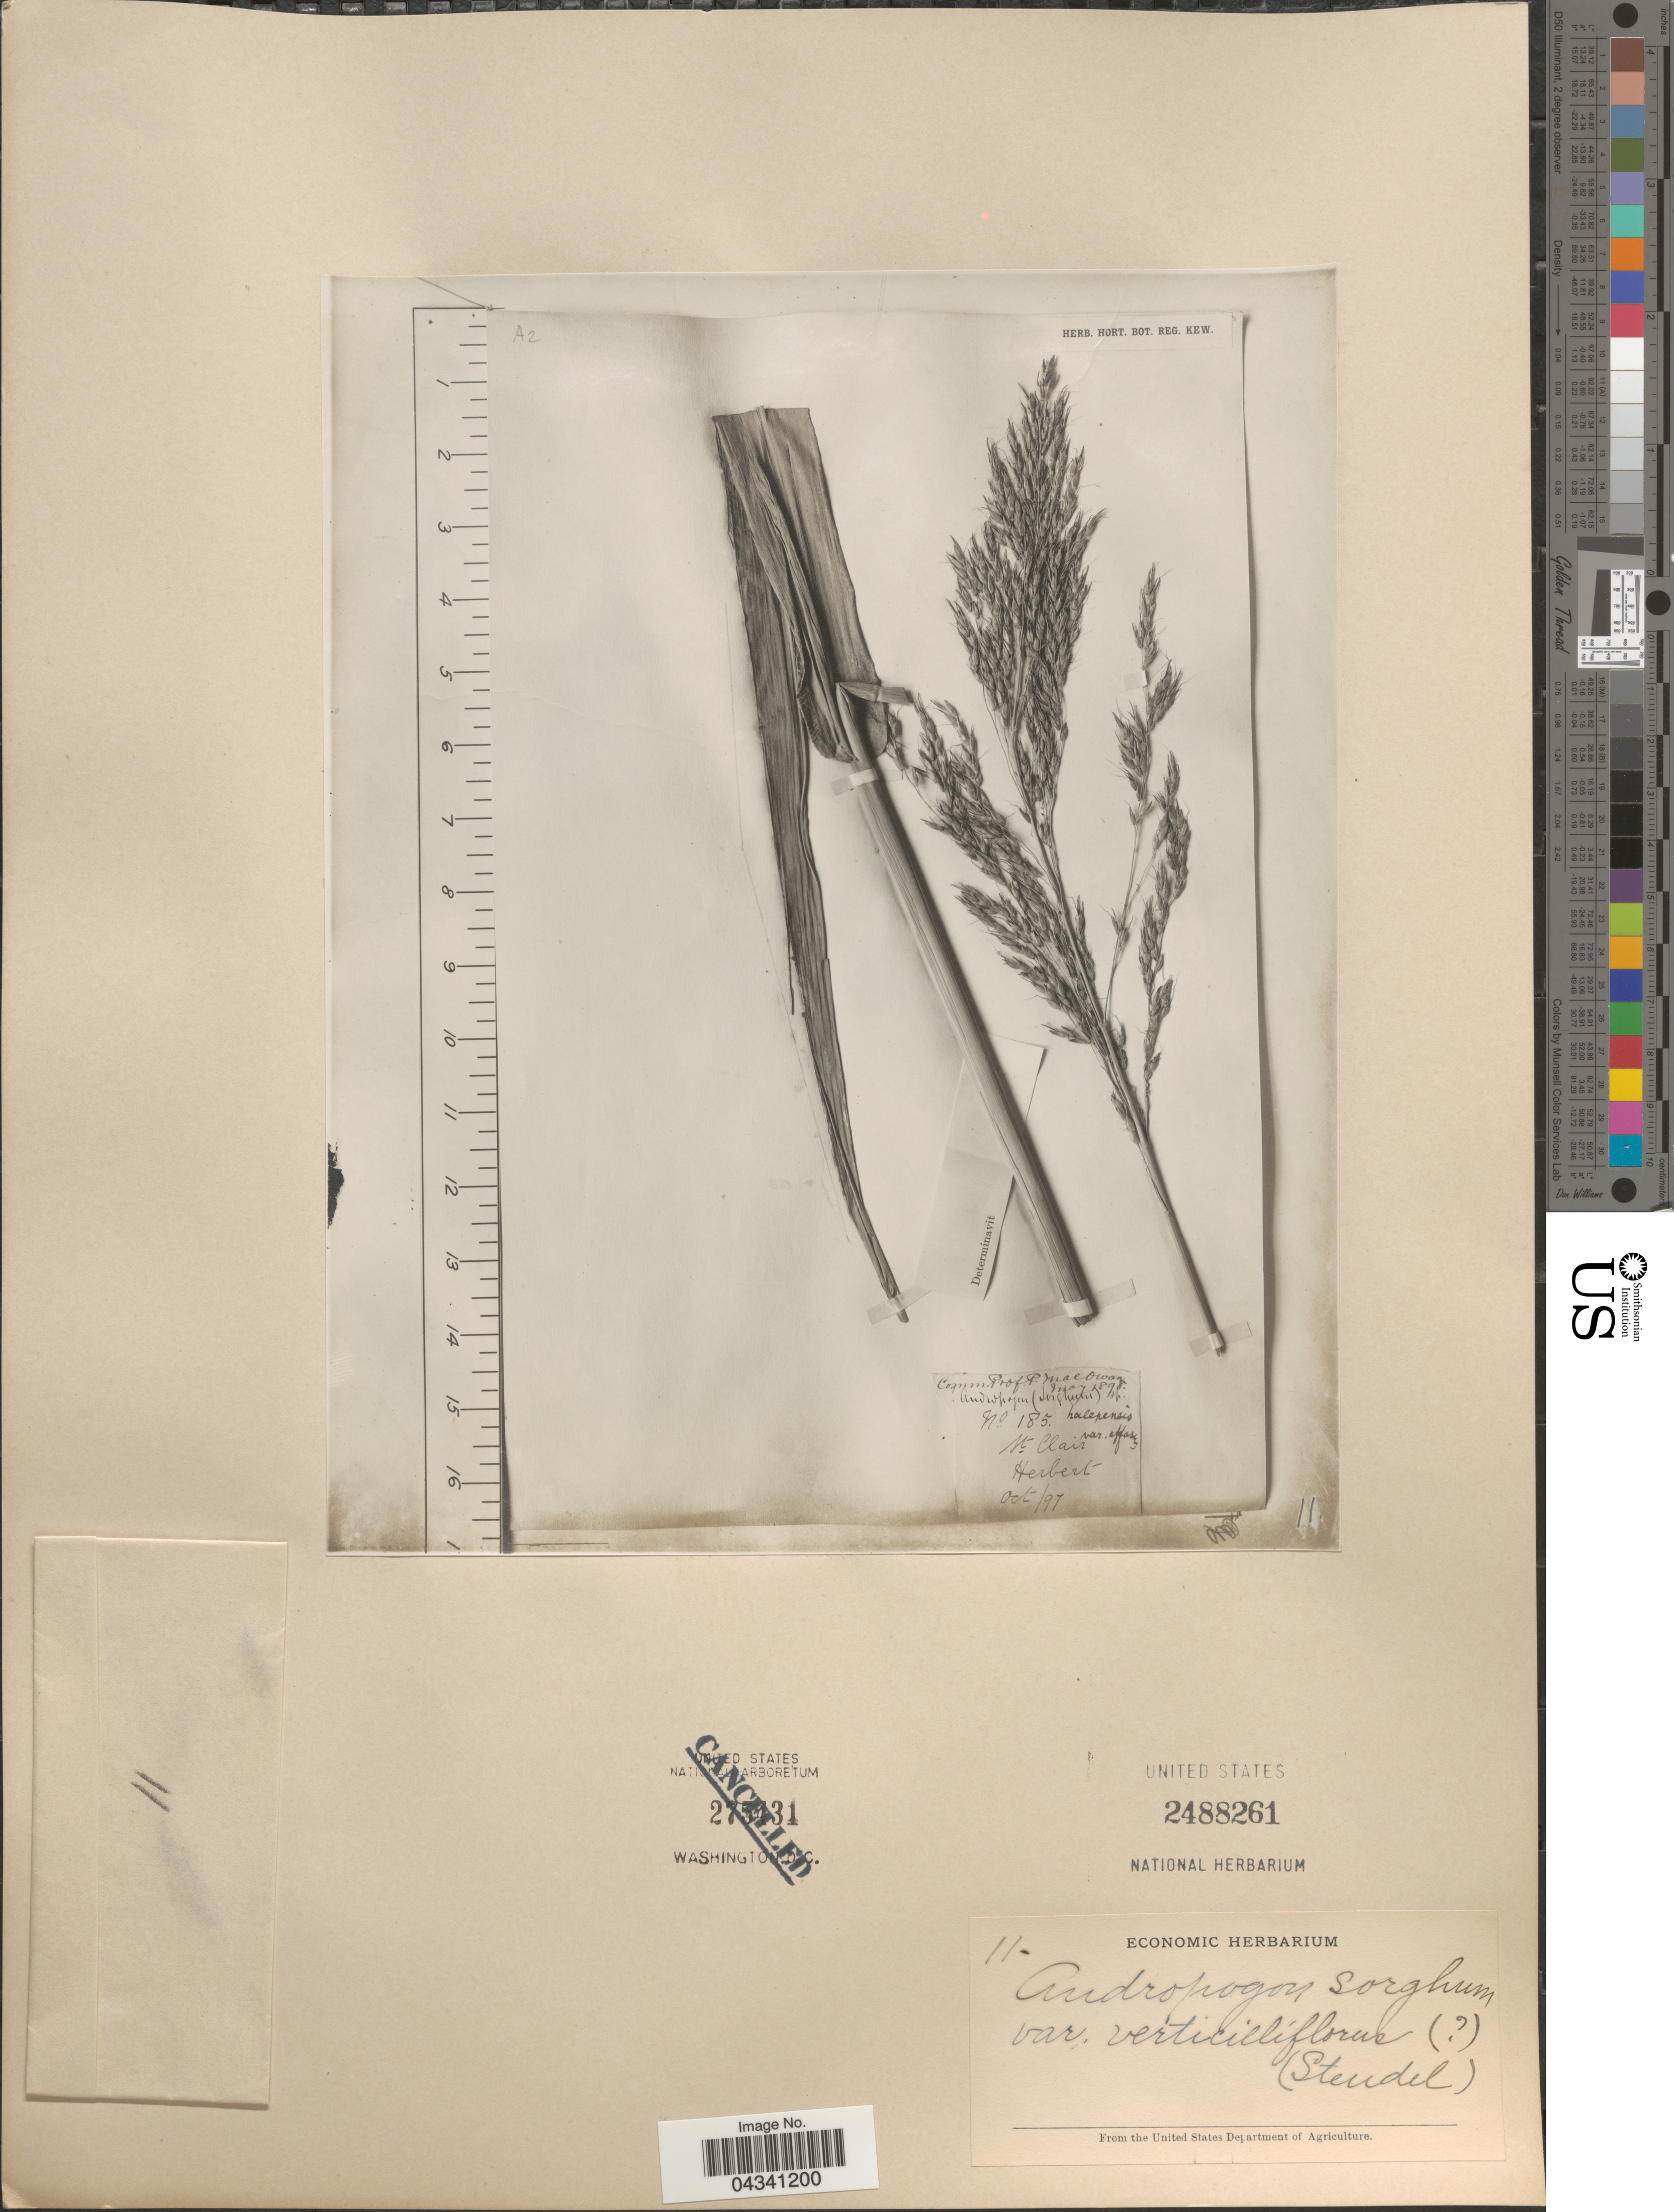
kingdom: Plantae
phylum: Tracheophyta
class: Liliopsida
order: Poales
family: Poaceae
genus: Sorghum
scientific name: Sorghum sp.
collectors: -. Herbert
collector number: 185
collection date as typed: Transcribed d/m/y: /10/97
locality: St. Clair.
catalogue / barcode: US 2488261